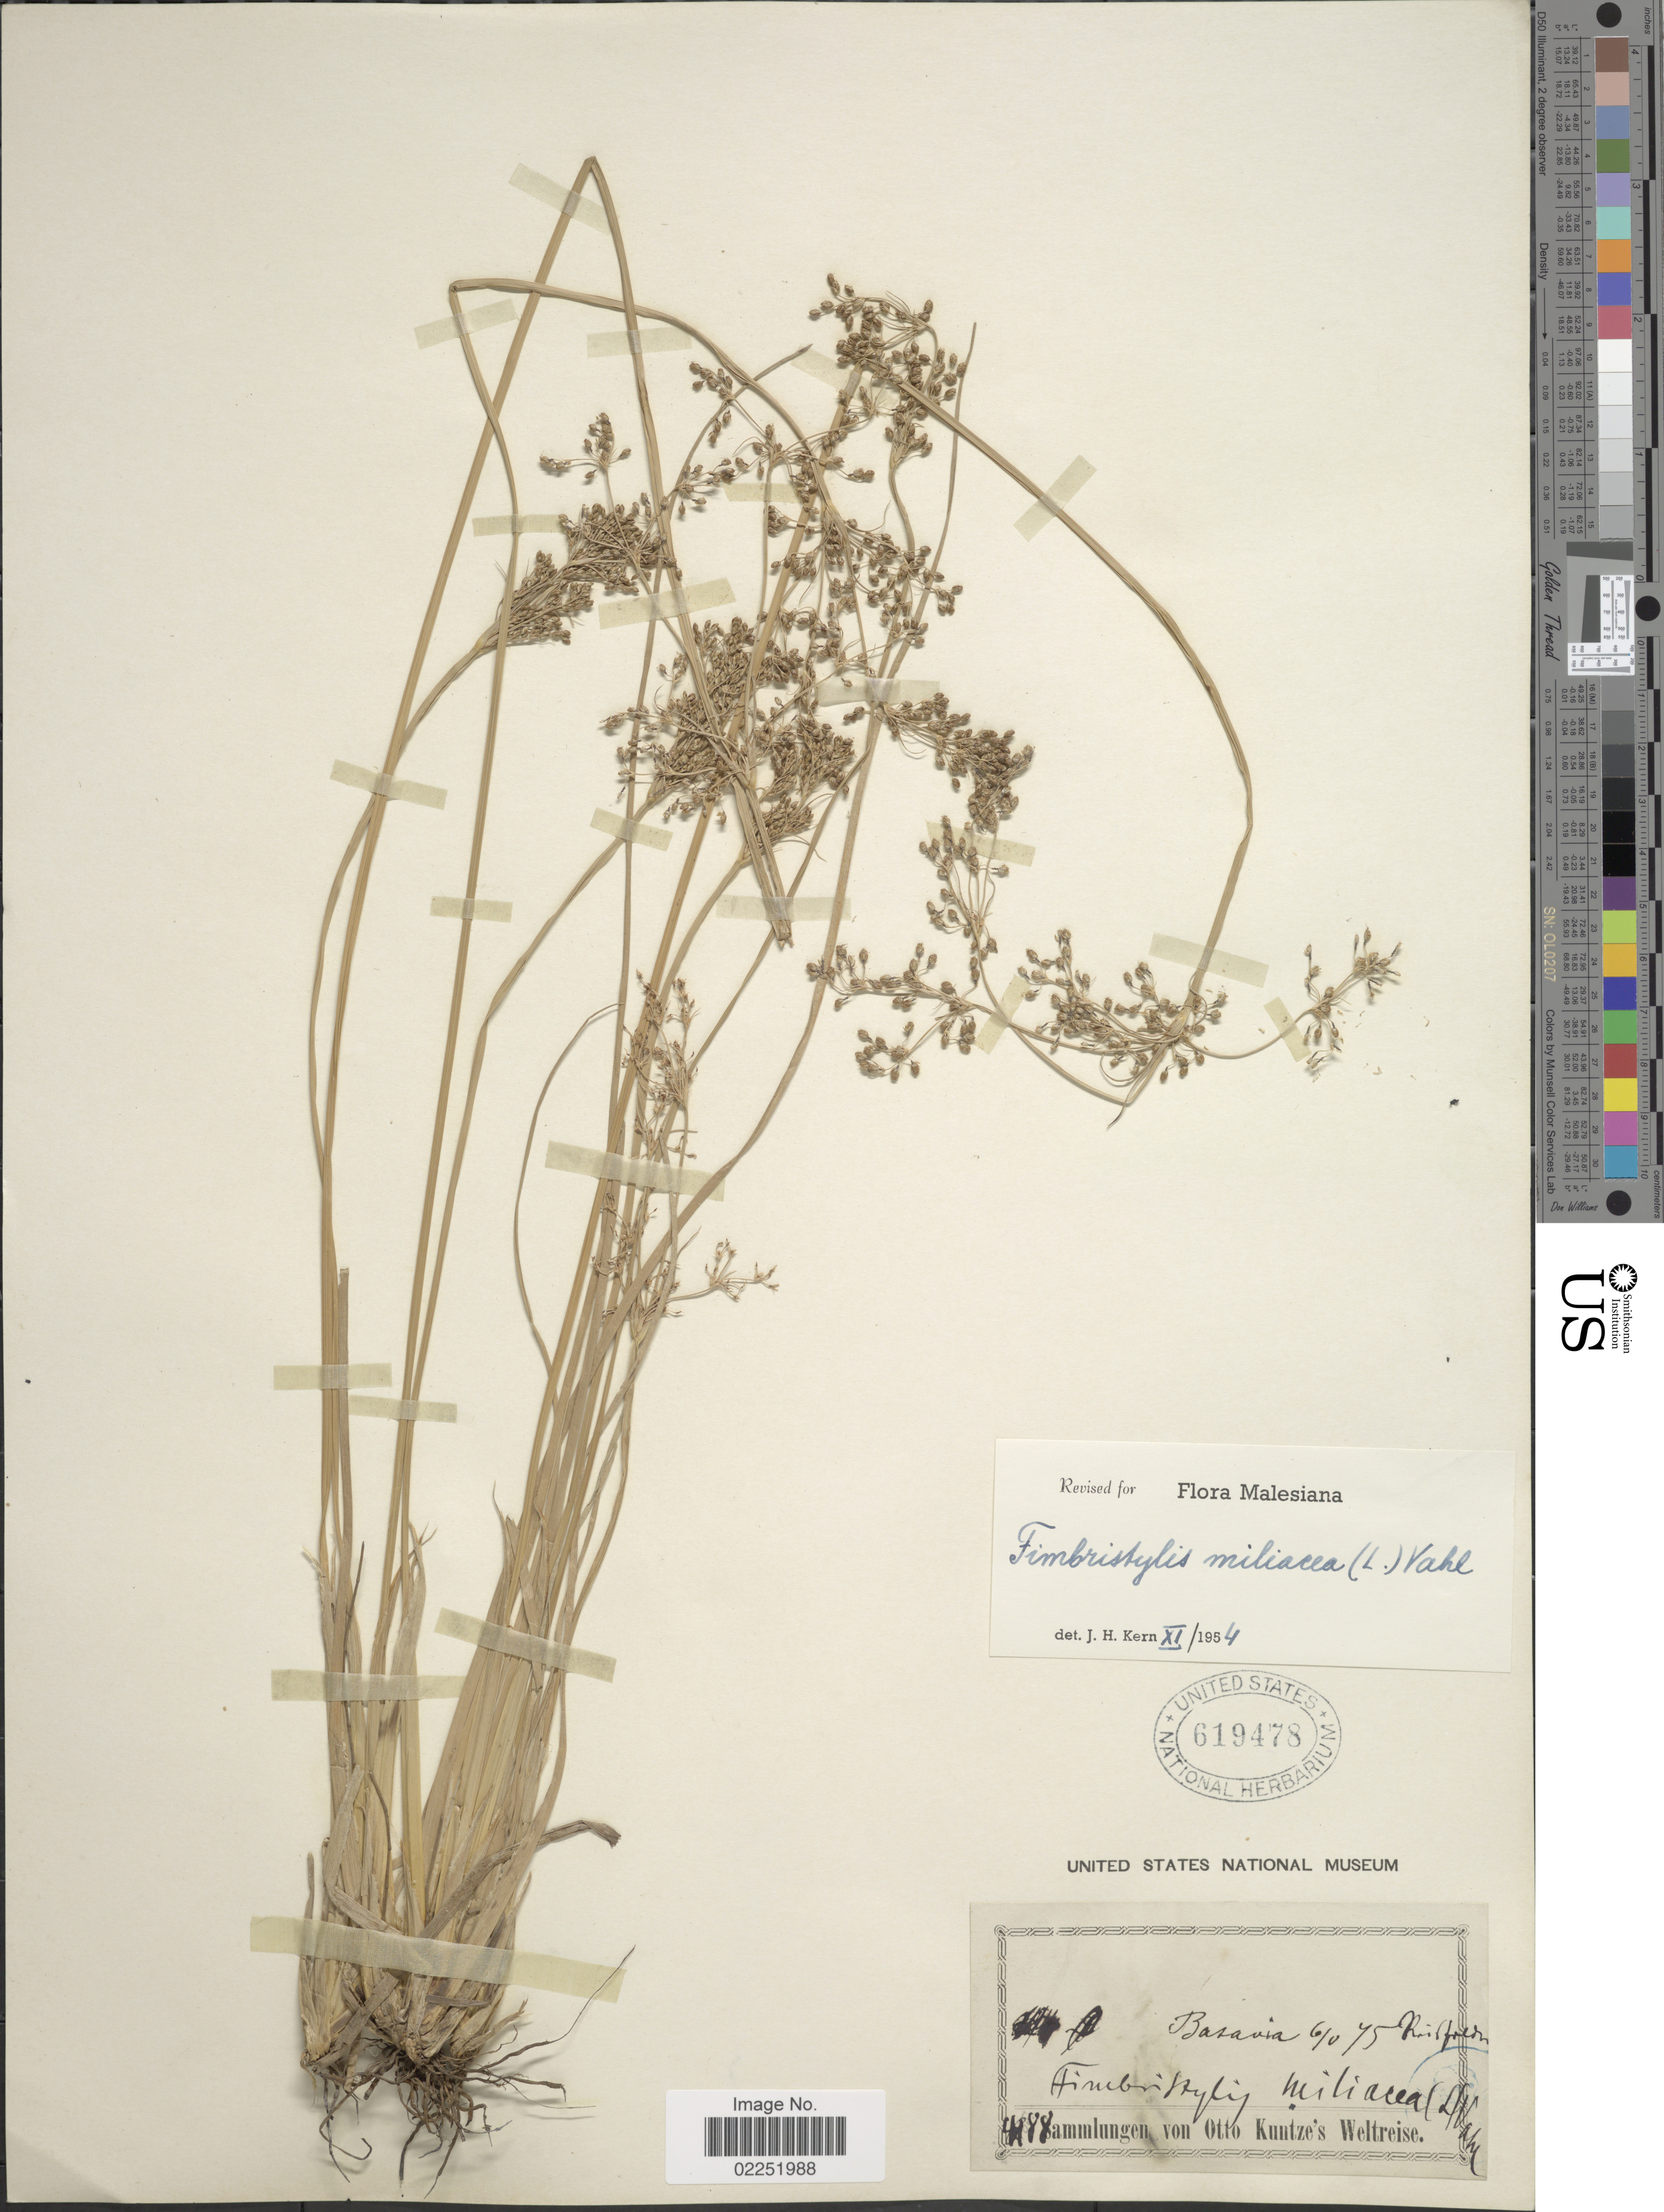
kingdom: Plantae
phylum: Tracheophyta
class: Liliopsida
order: Poales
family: Cyperaceae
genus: Fimbristylis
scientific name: Fimbristylis littoralis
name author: Gaudich.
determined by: Strong, M. T., (US), Smithsonian Institution - National Museum of Natural History (UNITED STATES)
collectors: C.E.O. Kuntze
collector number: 4188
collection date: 1875-05-06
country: Indonesia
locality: Batavia [illegible text]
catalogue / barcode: US 619478